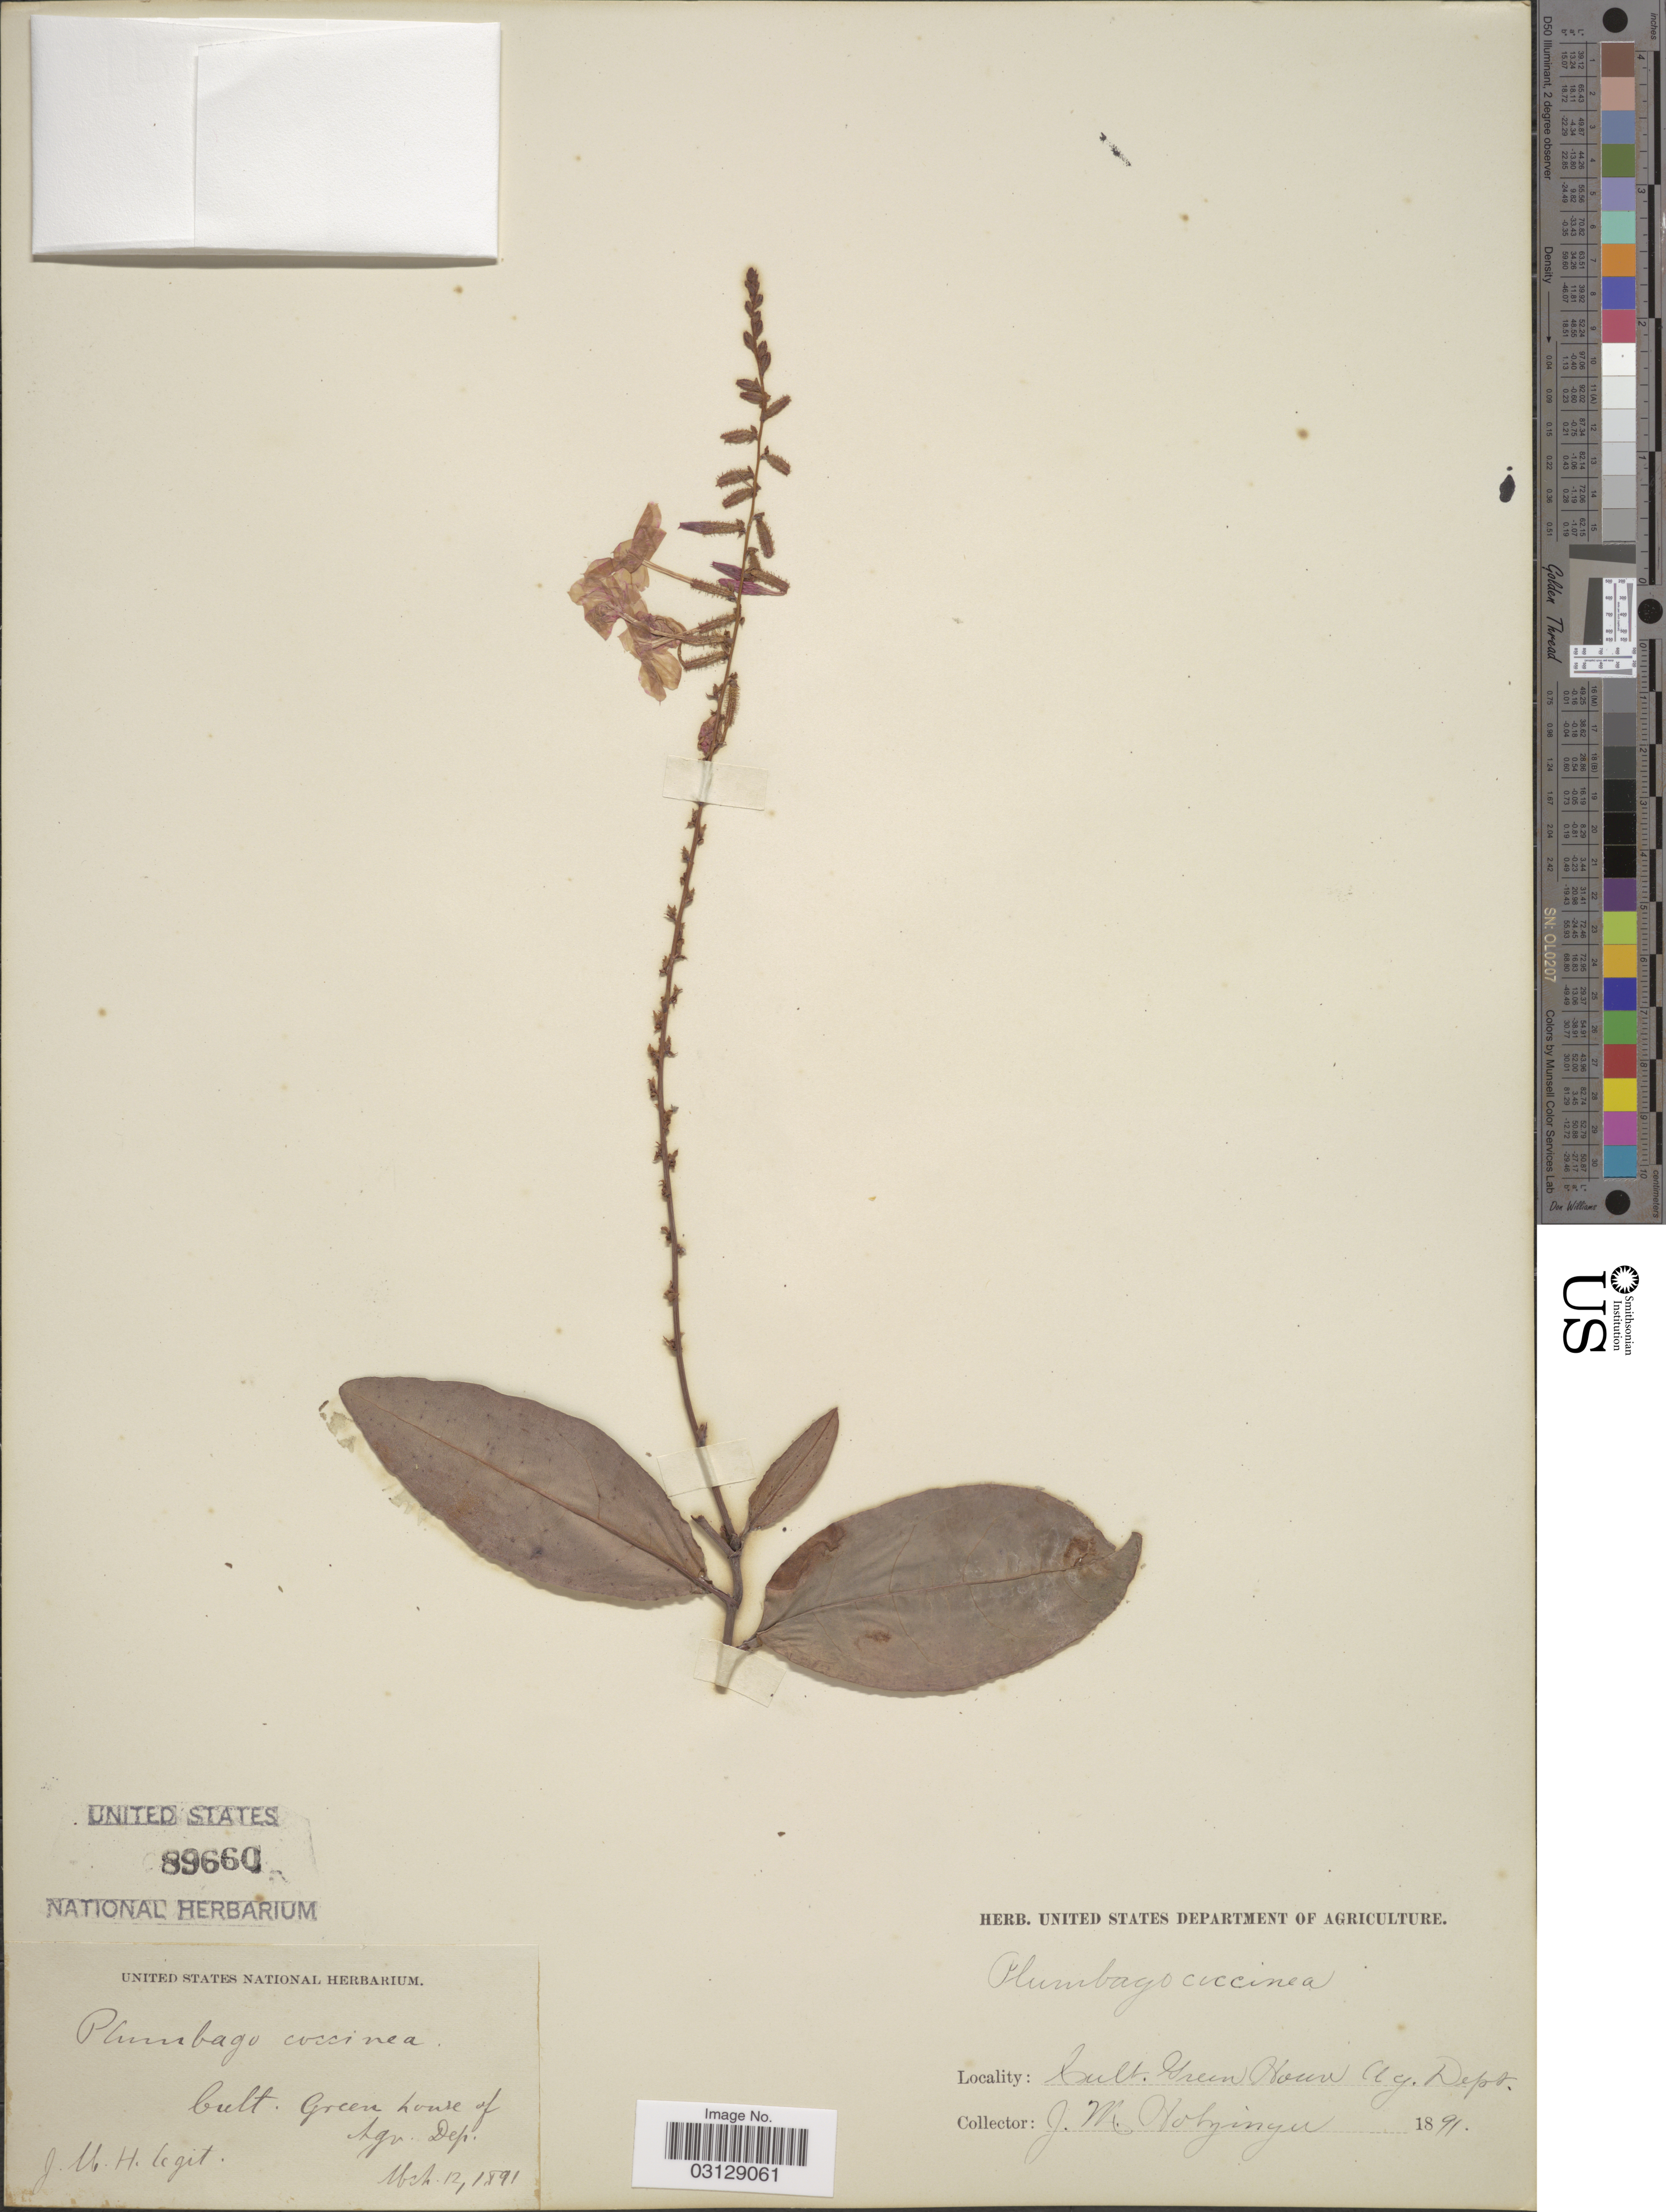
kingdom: Plantae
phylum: Tracheophyta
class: Magnoliopsida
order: Caryophyllales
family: Plumbaginaceae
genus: Plumbago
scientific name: Plumbago scandens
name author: L.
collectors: J. M. Holzinger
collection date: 1891-03-12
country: United States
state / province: District of Columbia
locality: Green house of Agr. Dep.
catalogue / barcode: US 89660